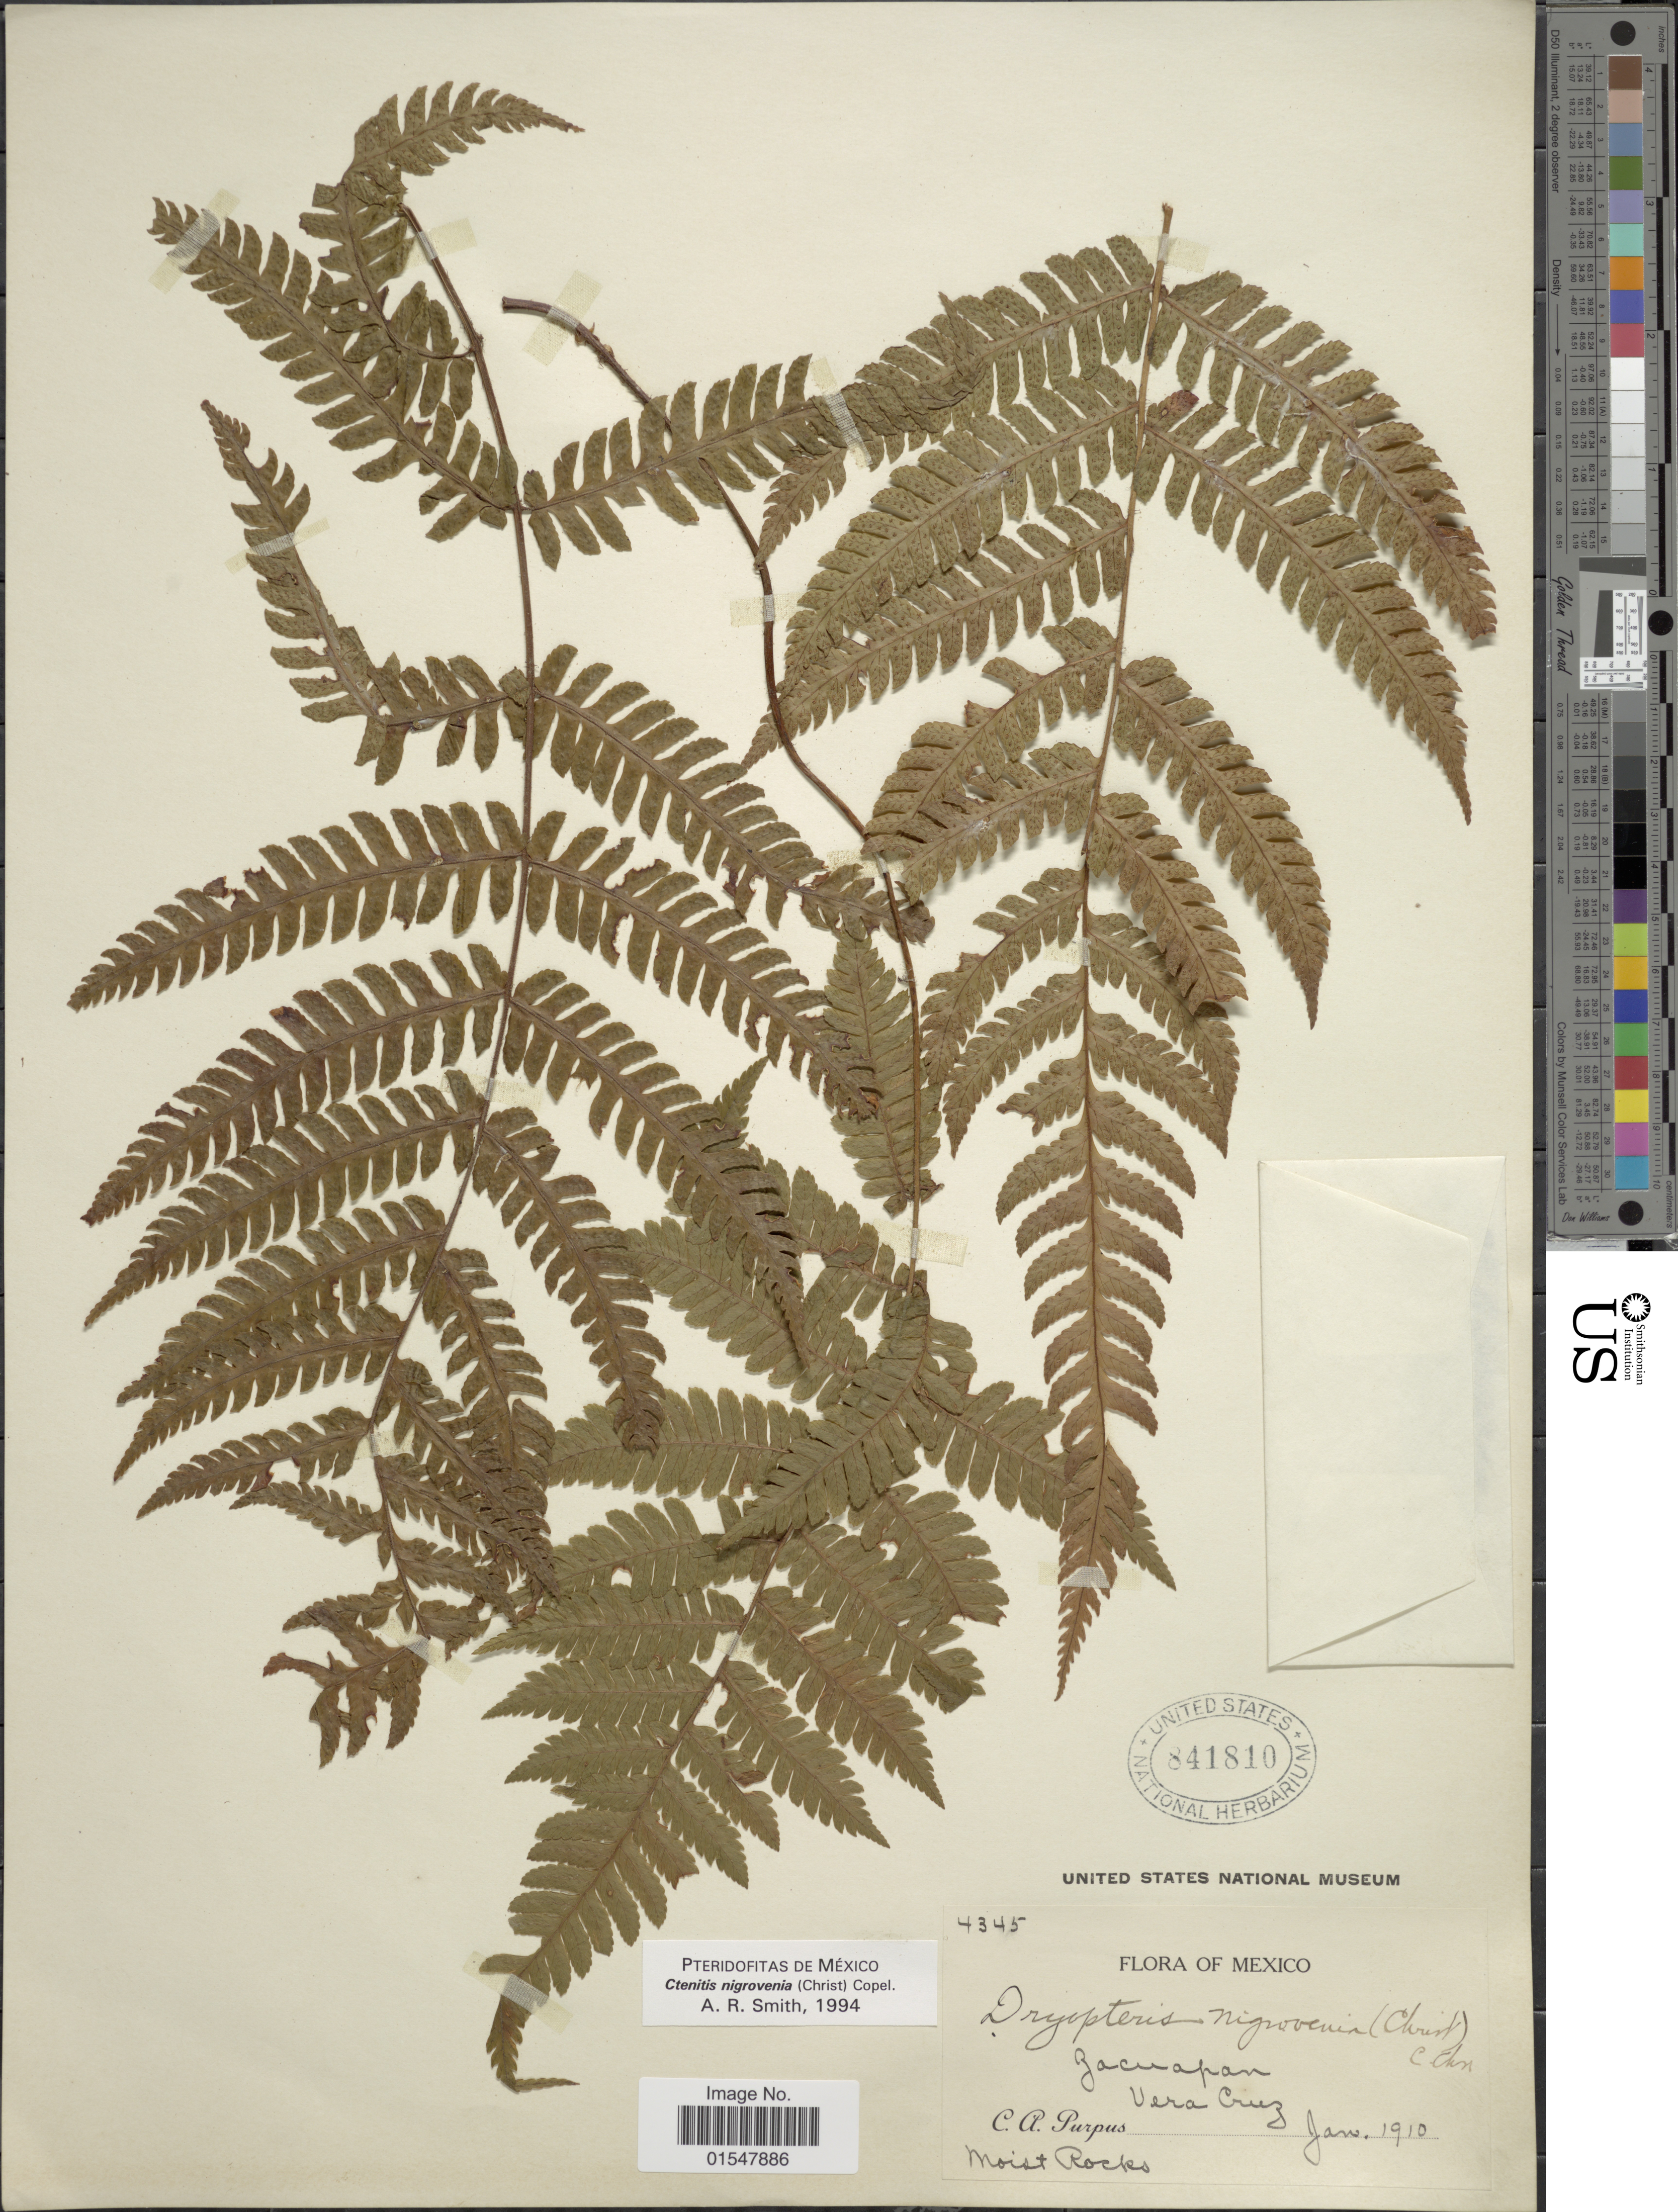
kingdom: Plantae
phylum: Tracheophyta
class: Polypodiopsida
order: Polypodiales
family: Dryopteridaceae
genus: Ctenitis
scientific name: Ctenitis nigrovenia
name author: (Christ) Copel.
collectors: C. A. Purpus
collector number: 4345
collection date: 1910-01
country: Mexico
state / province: Veracruz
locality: Mexico, Zacuapan, Vera Cruz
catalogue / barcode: US 841810